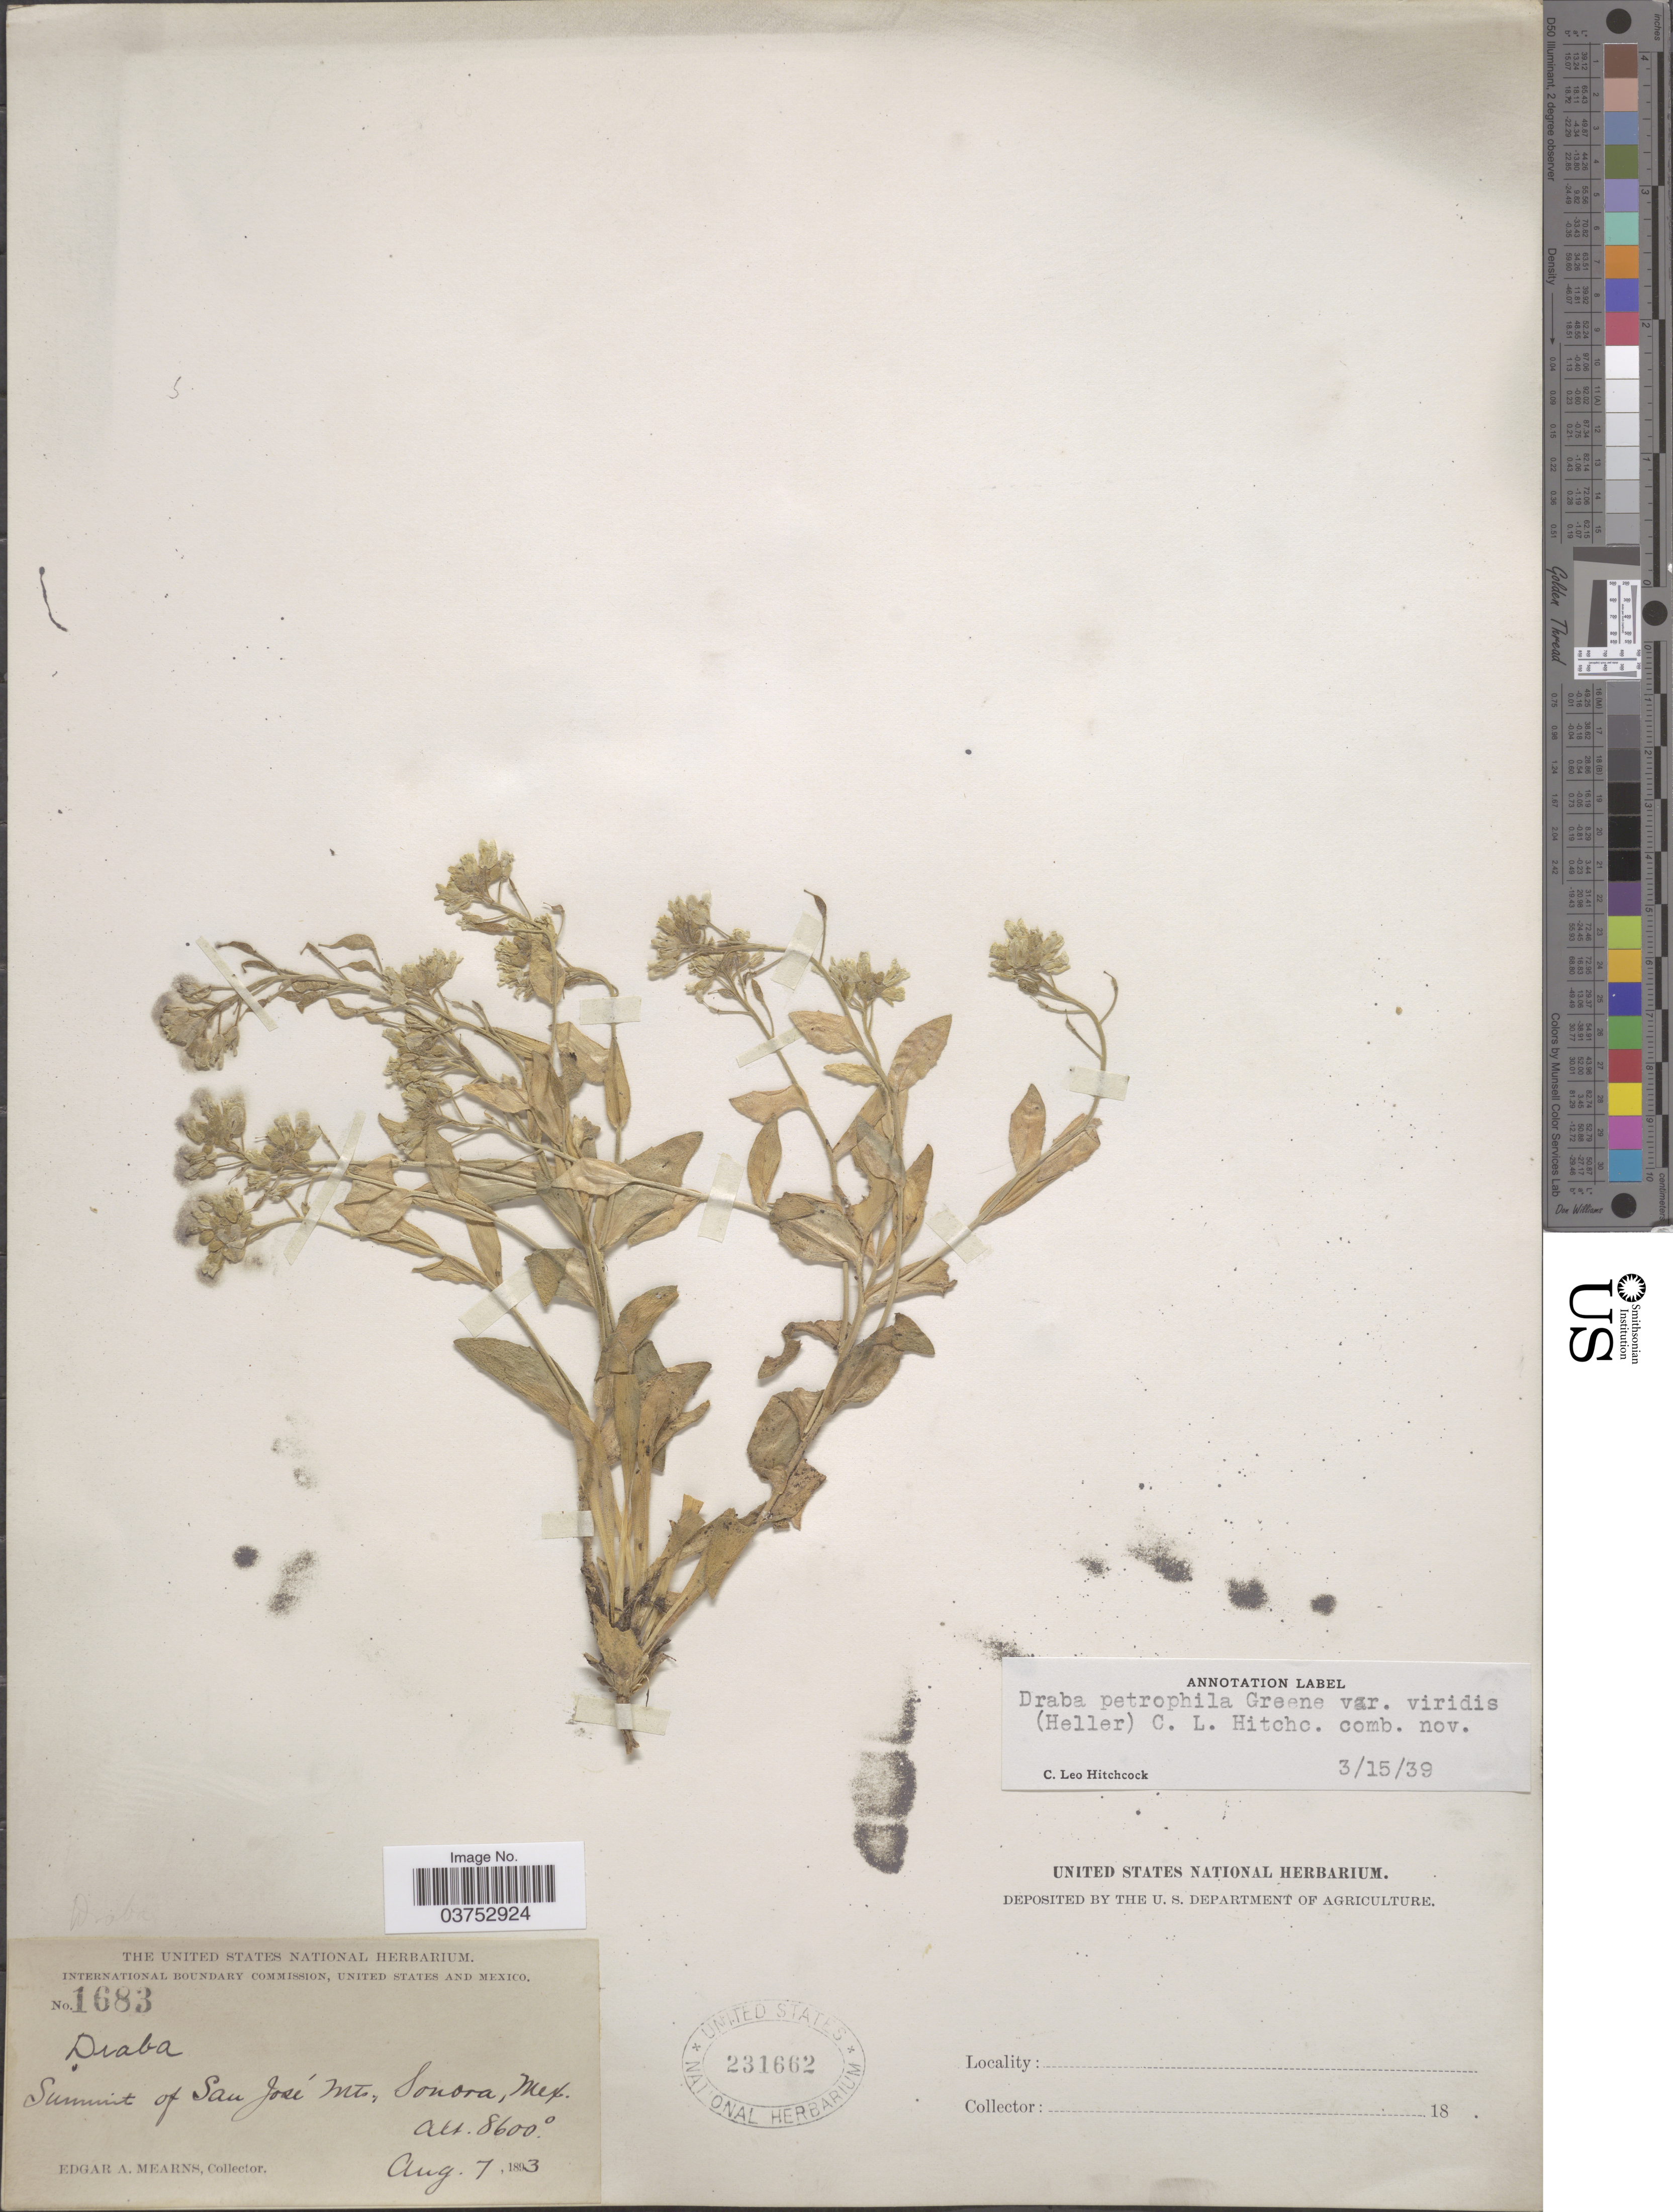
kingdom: Plantae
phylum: Tracheophyta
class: Magnoliopsida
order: Brassicales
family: Brassicaceae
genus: Draba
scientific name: Draba petrophila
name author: Greene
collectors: E. A. Mearns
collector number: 1683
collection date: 1893-08-07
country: Mexico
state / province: Sonora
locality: Summit of San José Mts.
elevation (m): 2621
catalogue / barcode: US 231662